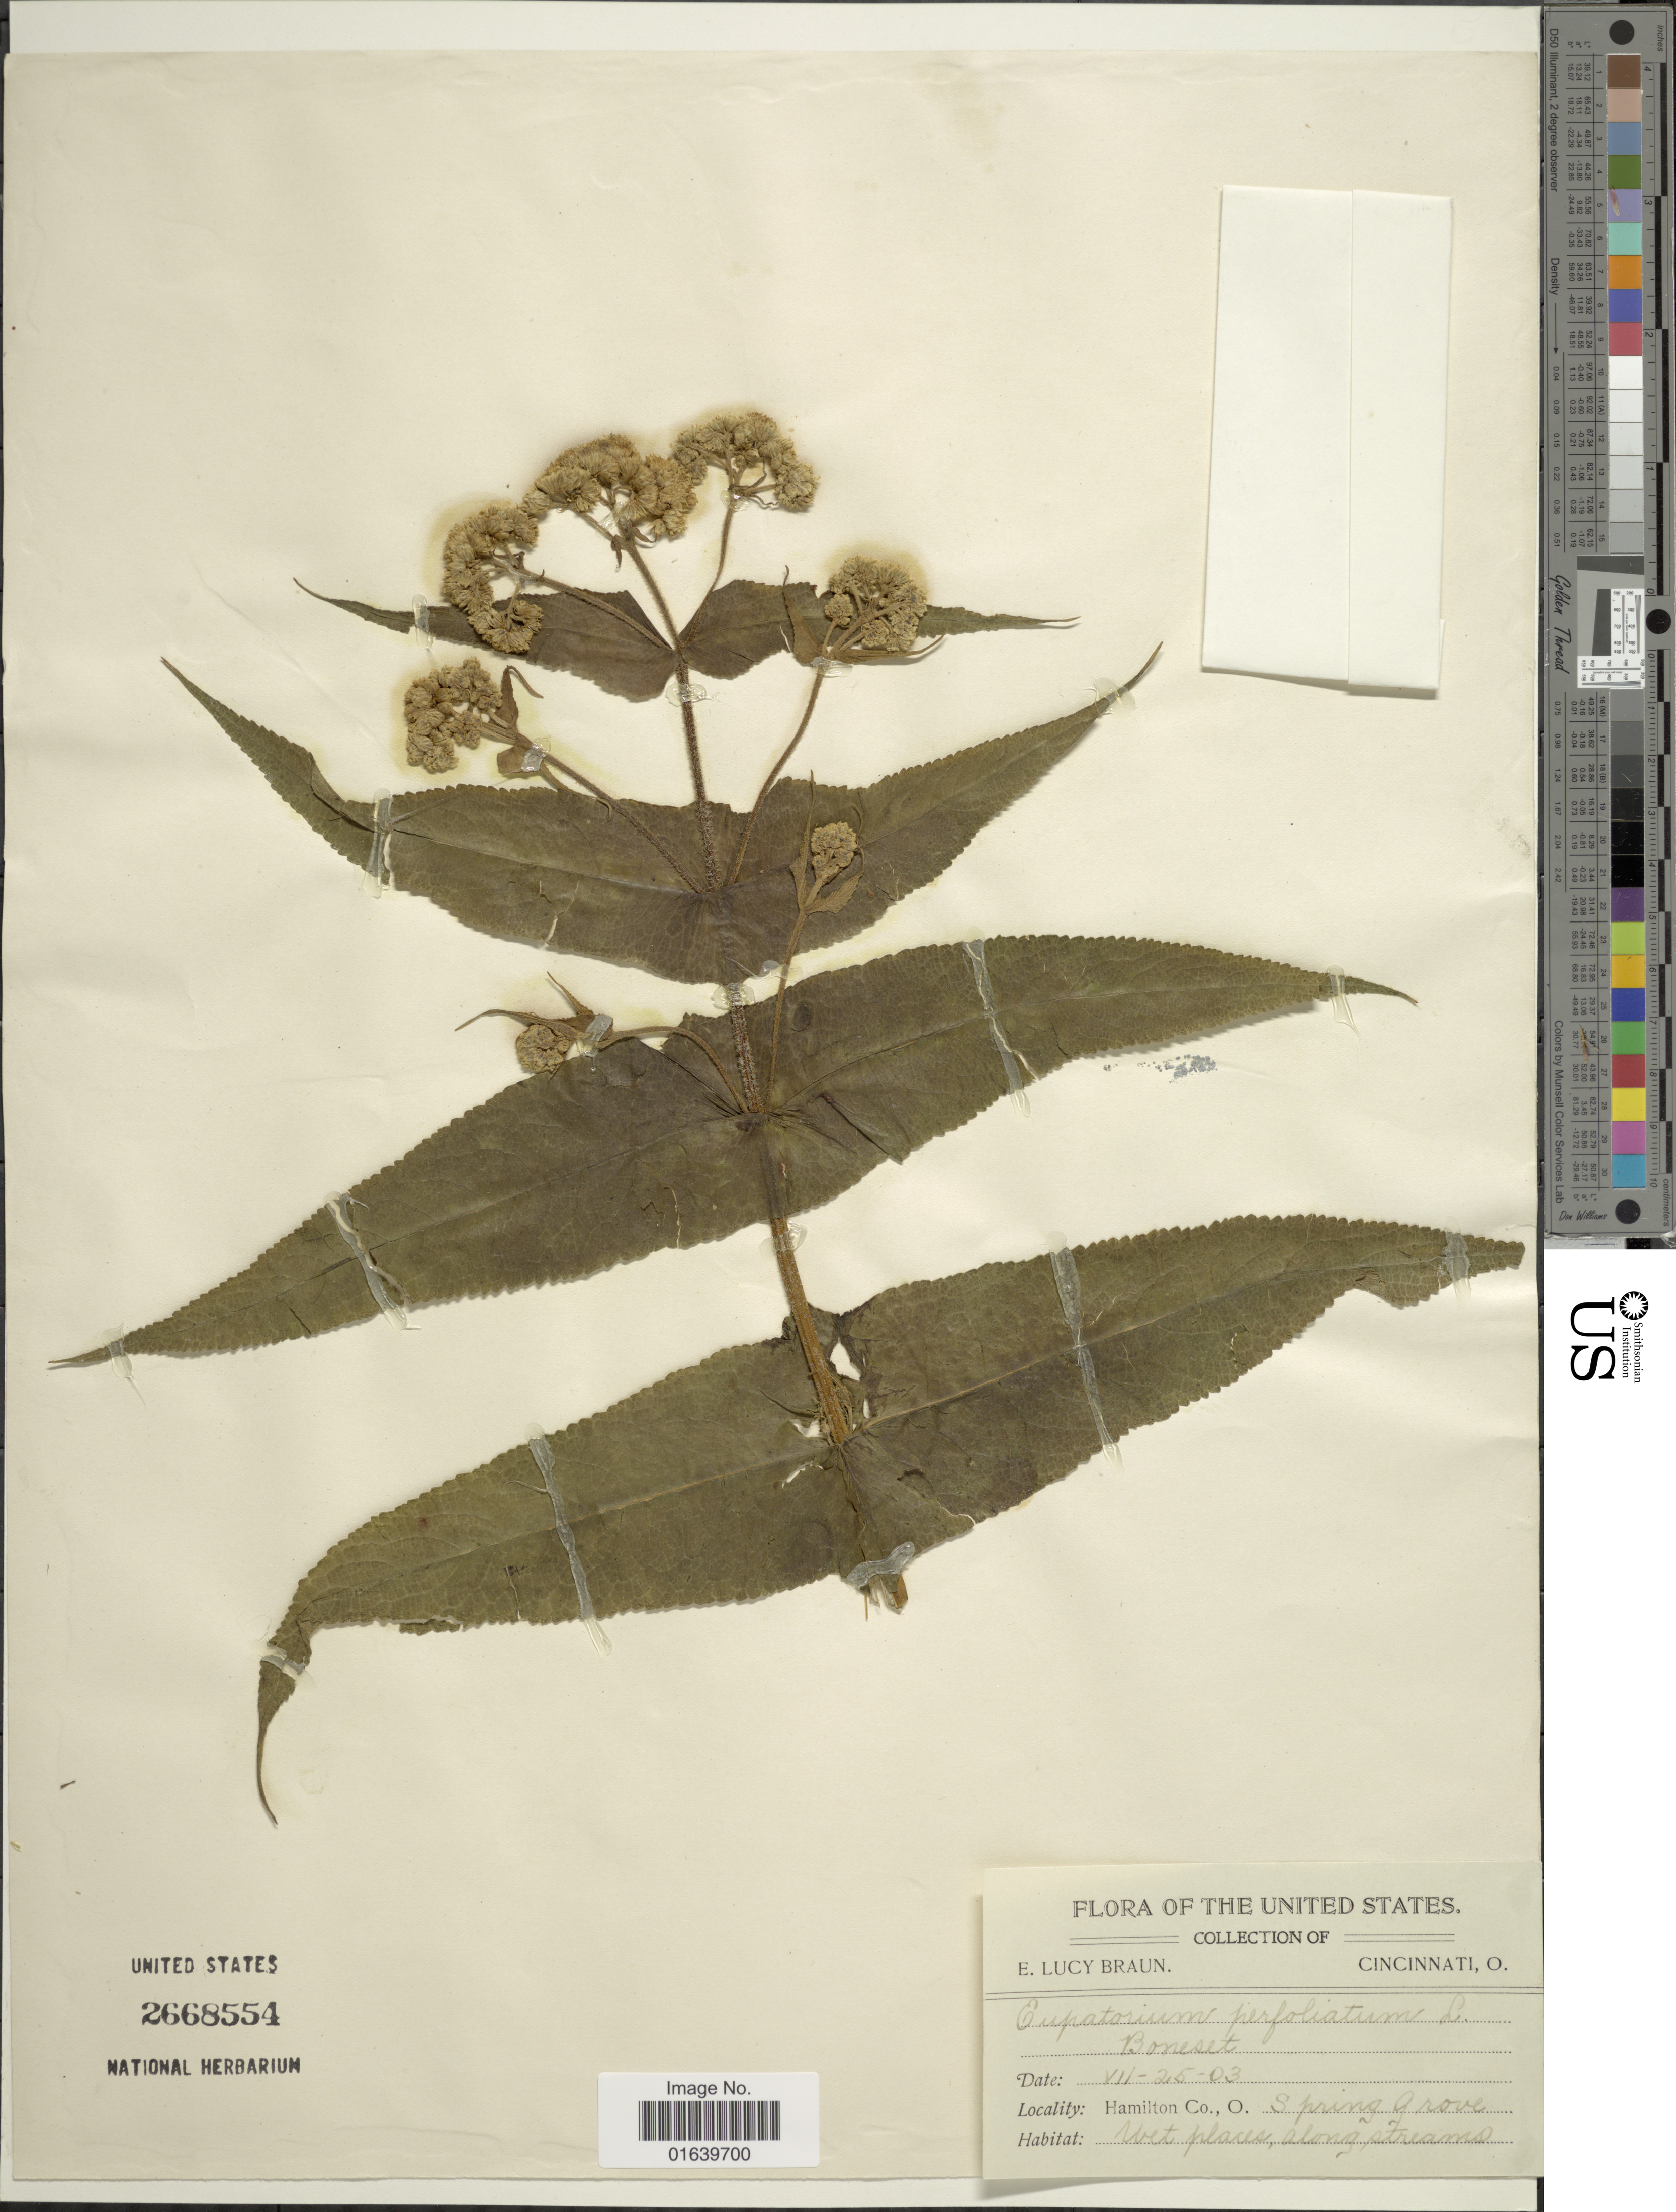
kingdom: Plantae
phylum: Tracheophyta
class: Magnoliopsida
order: Asterales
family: Asteraceae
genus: Eupatorium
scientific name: Eupatorium perfoliatum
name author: L.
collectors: E. L. Braun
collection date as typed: Transcribed d/m/y: 25/7/3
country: United States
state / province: Ohio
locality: The United States, Hamilton Co., O. Spring Grove.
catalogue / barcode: US 2668554